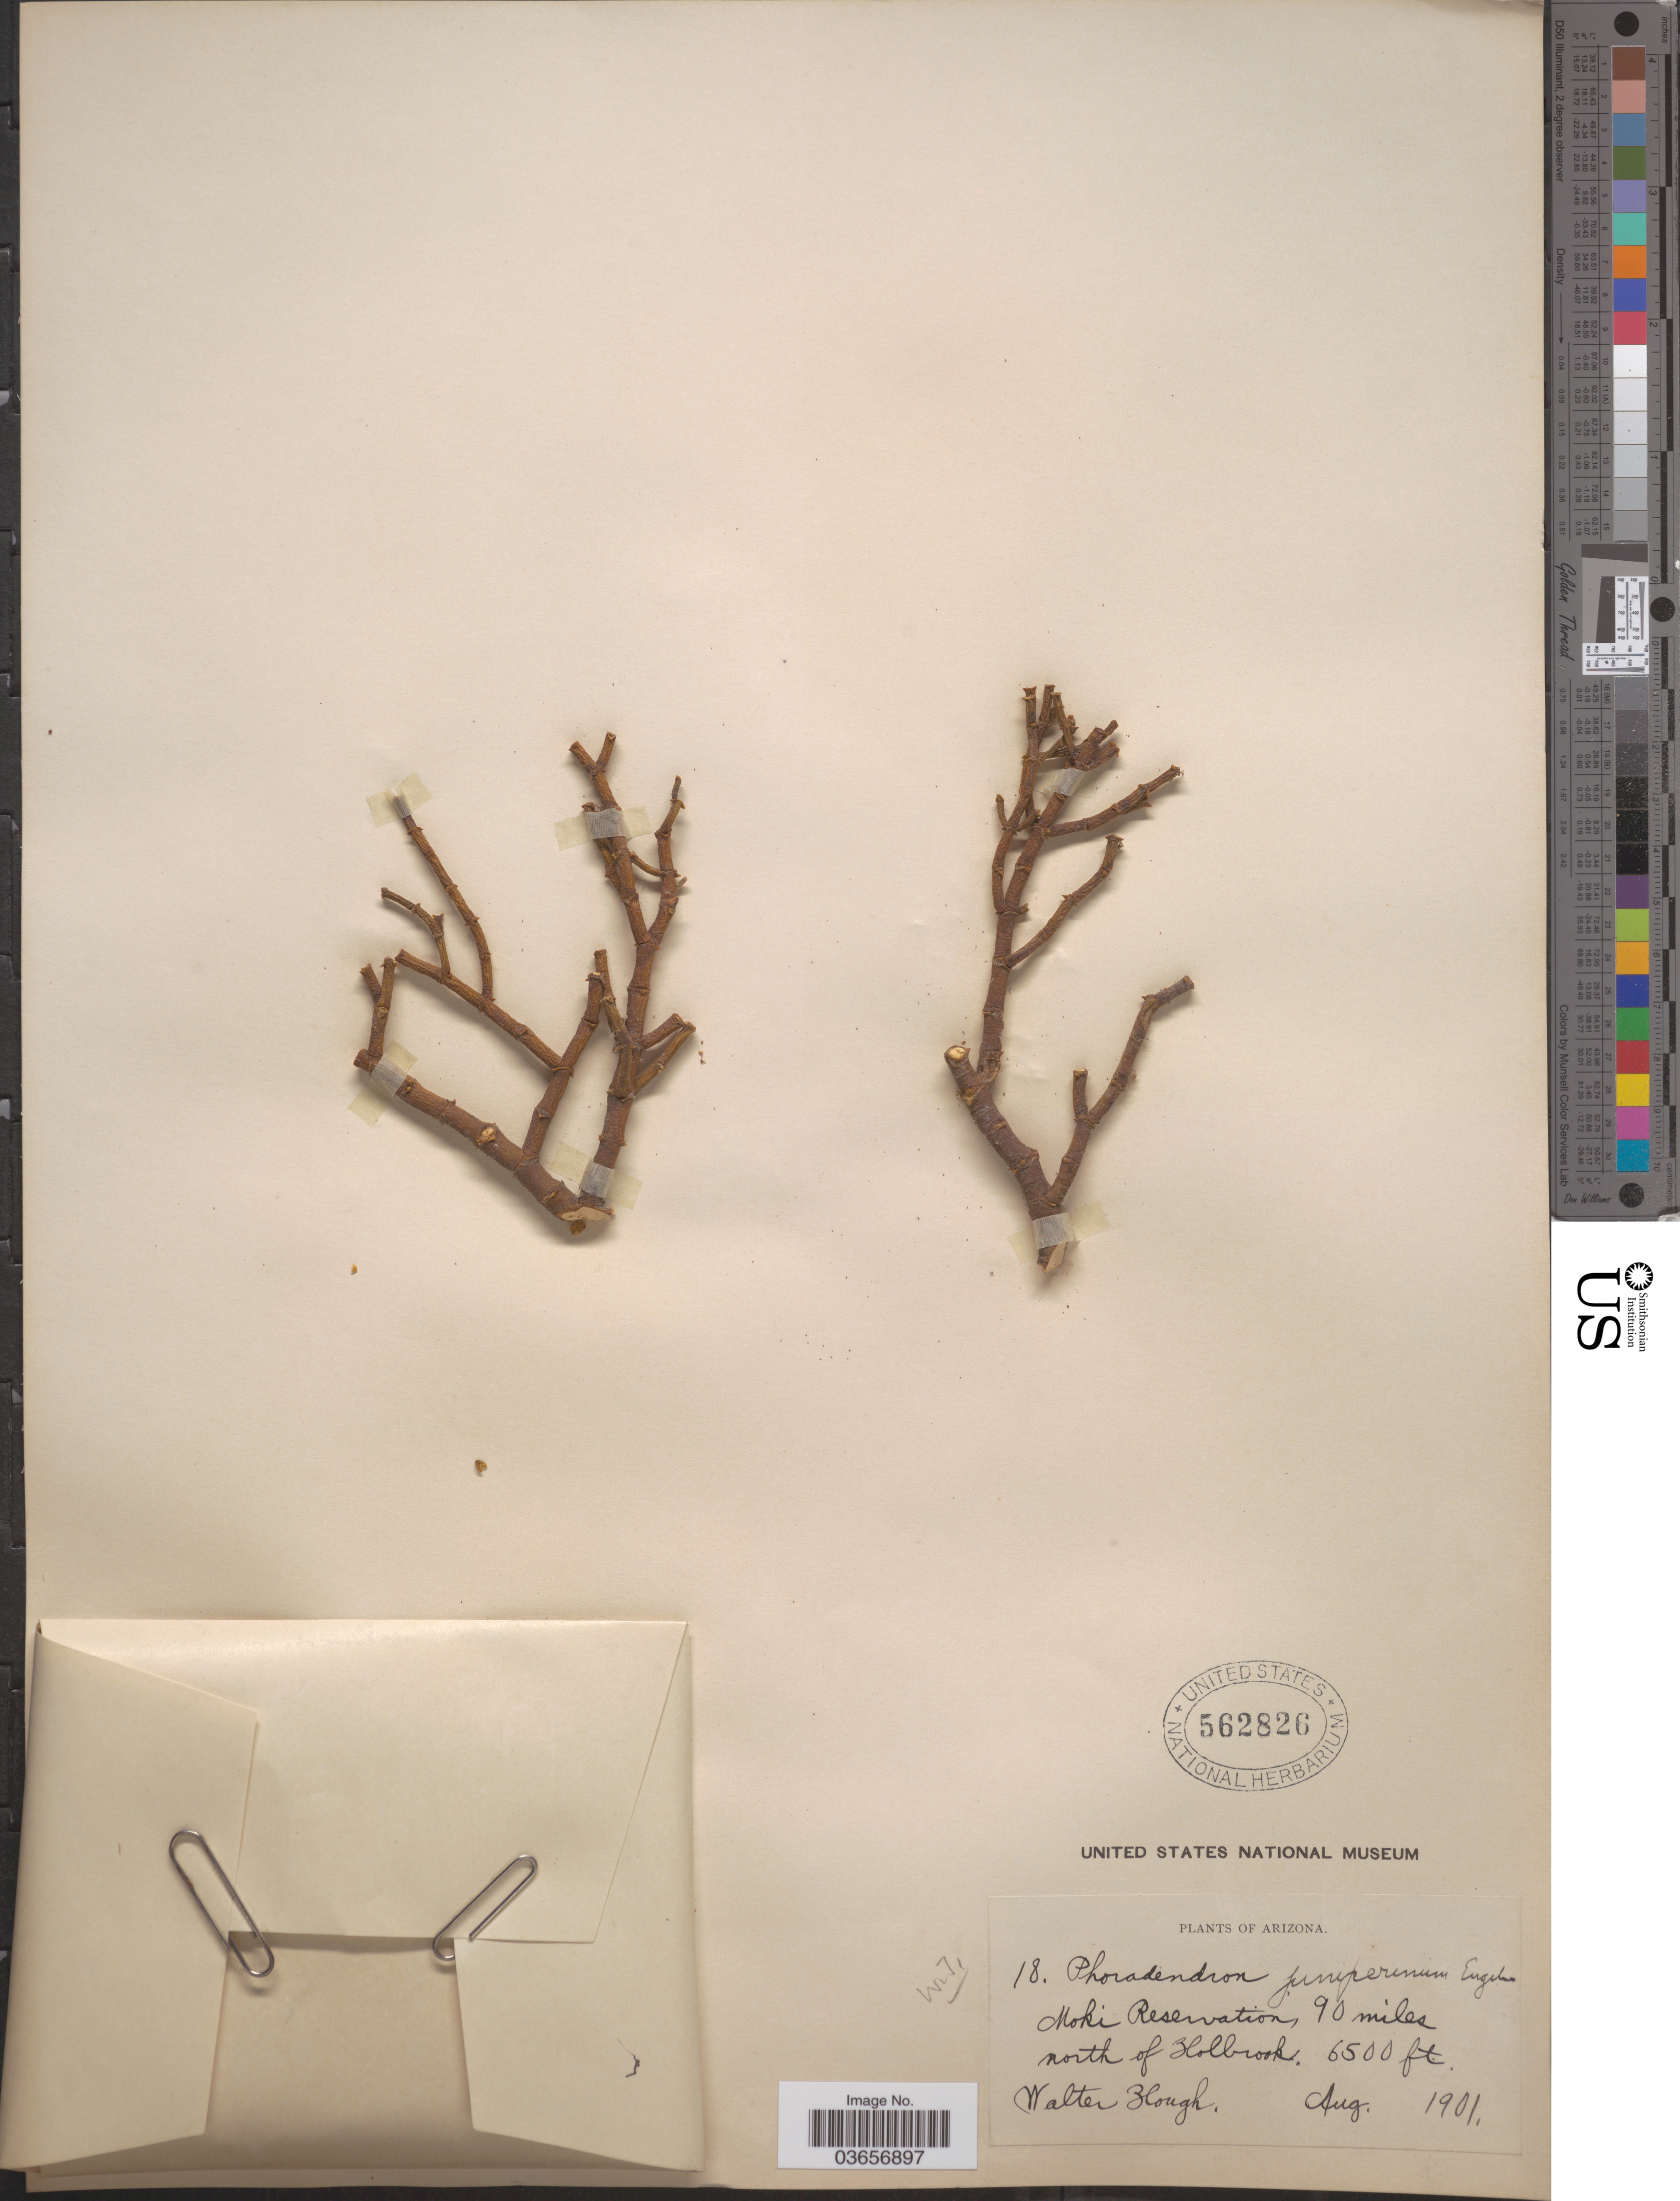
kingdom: Plantae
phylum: Tracheophyta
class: Magnoliopsida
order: Santalales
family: Viscaceae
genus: Phoradendron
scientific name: Phoradendron juniperinum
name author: Engelm. ex A. Gray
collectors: W. Hough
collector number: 18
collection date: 1901-08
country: United States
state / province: Arizona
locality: Moki Reservation, 90 miles north of Holbrook.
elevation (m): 1981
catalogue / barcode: US 562826